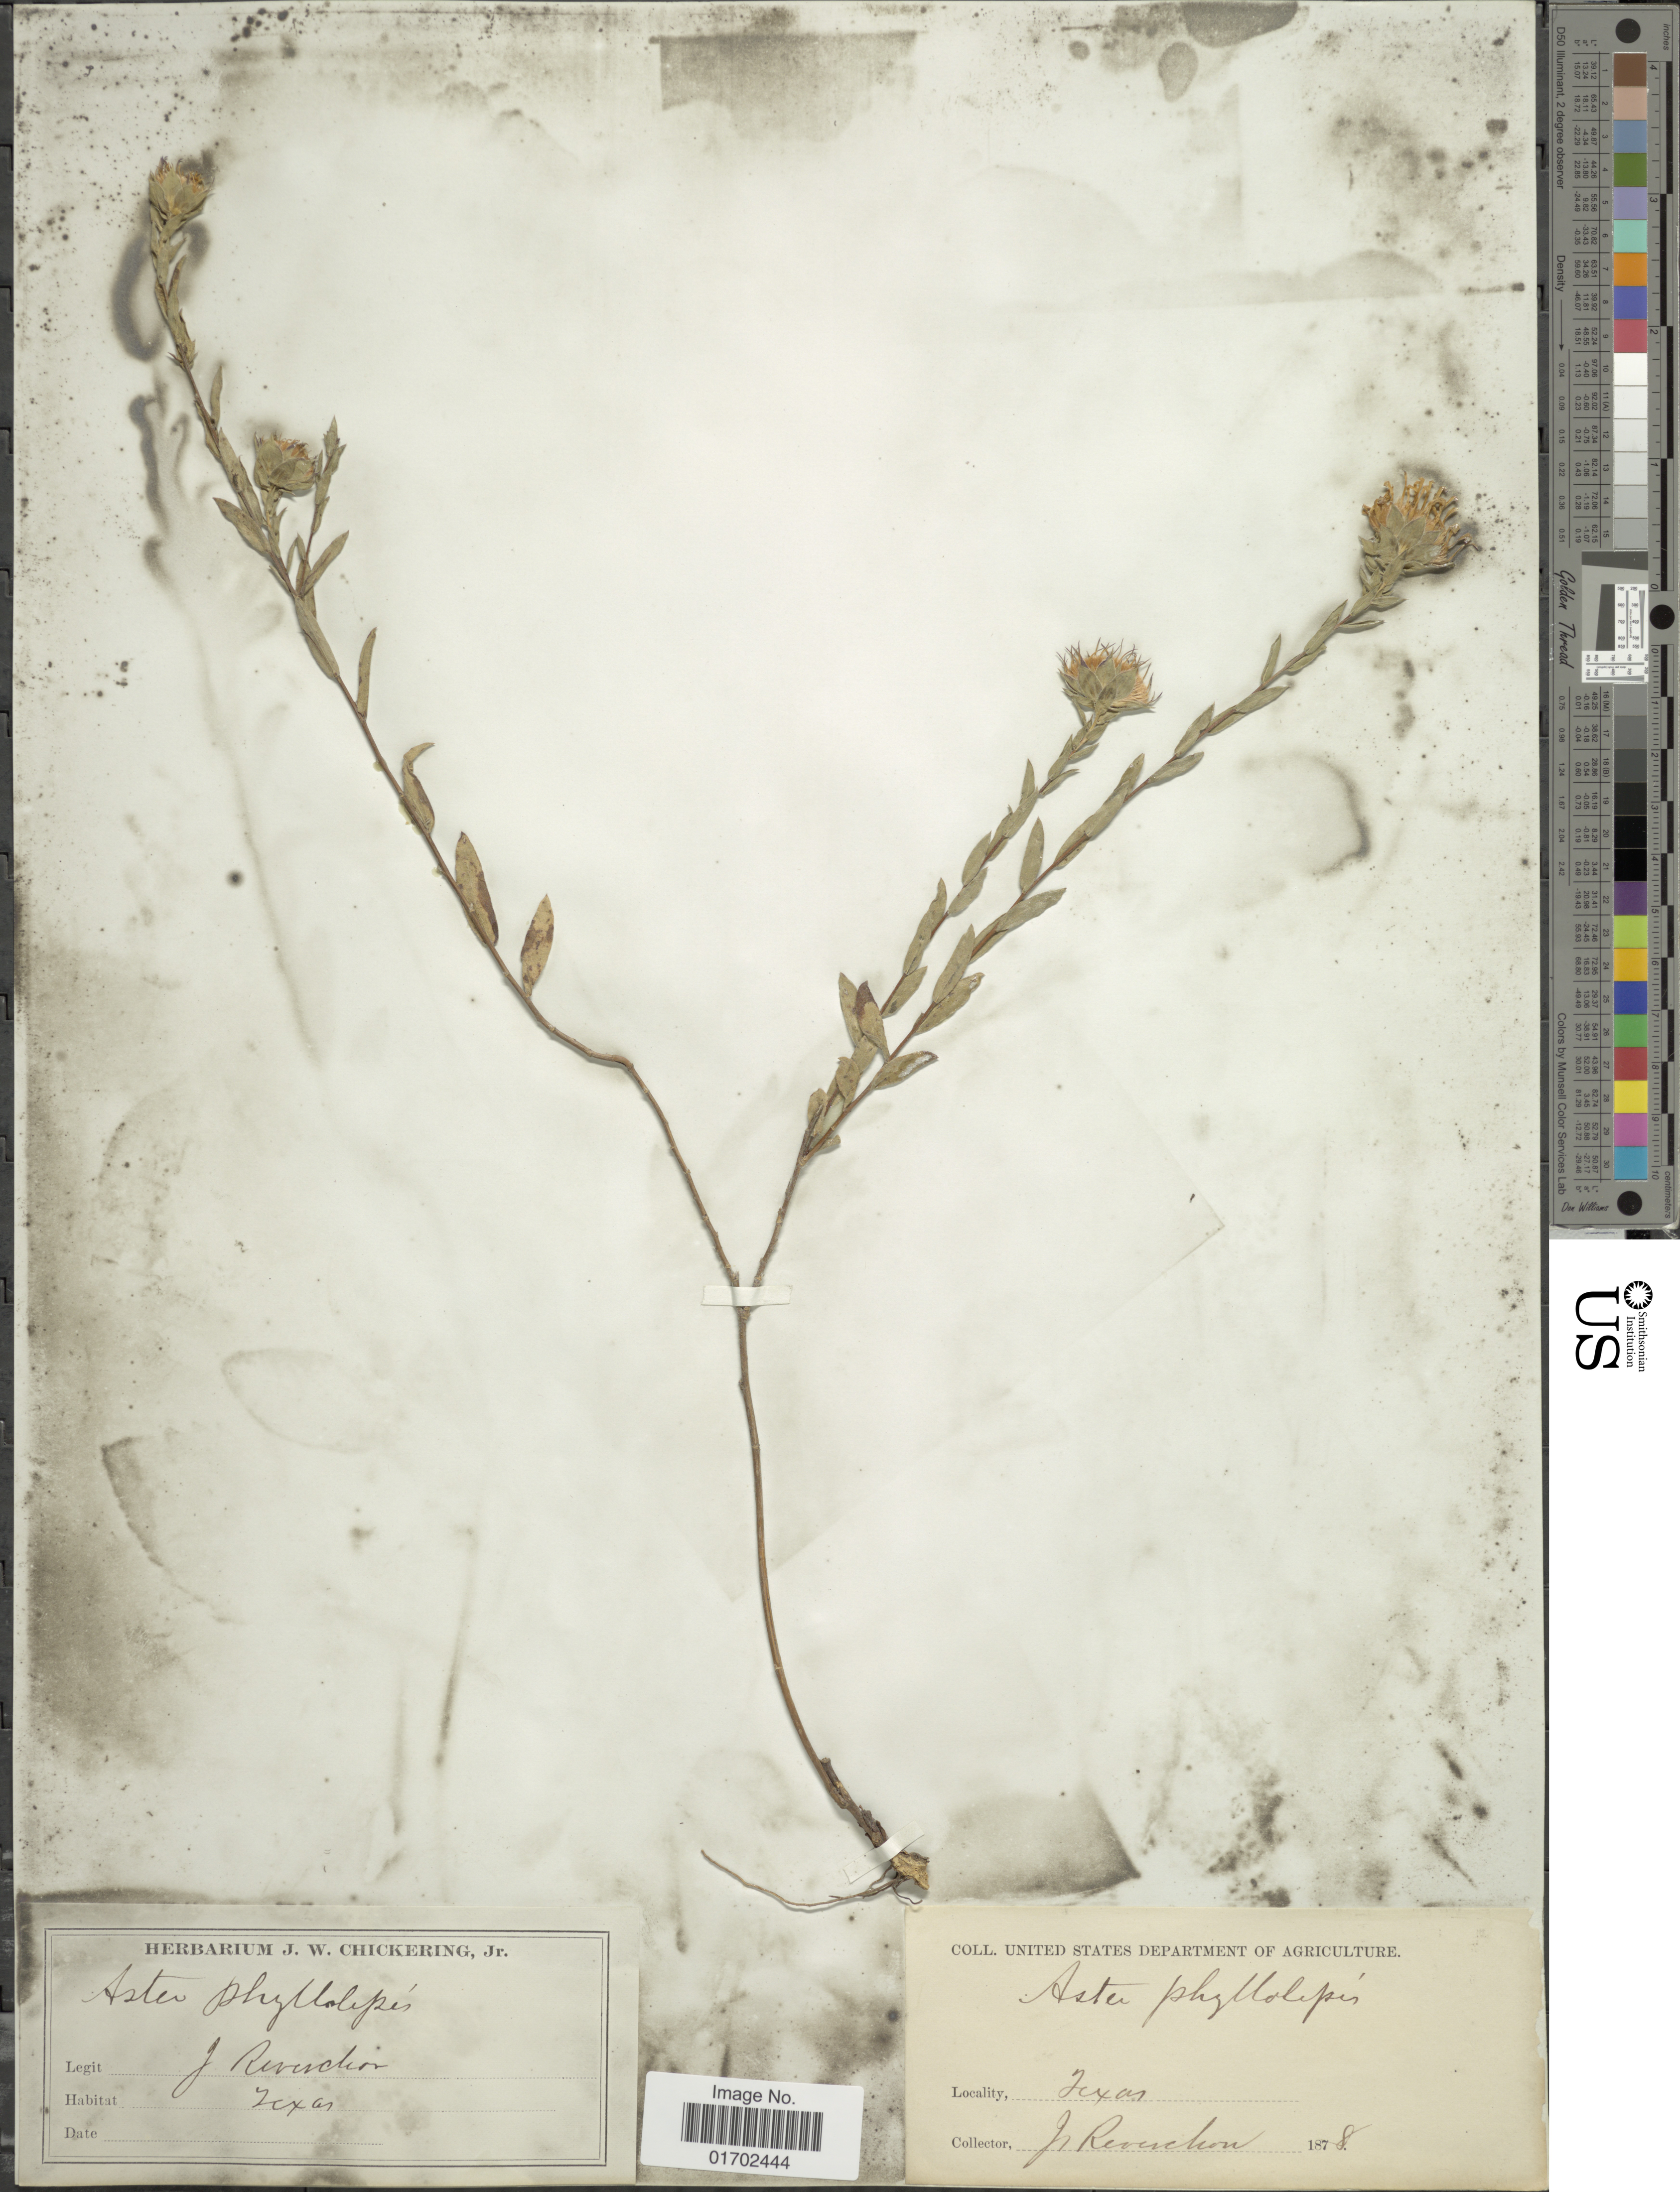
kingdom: Plantae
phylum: Tracheophyta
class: Magnoliopsida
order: Asterales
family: Asteraceae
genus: Symphyotrichum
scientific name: Symphyotrichum pratense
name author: (Raf.) G.L. Nesom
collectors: J. Reverchon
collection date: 1878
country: United States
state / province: Texas